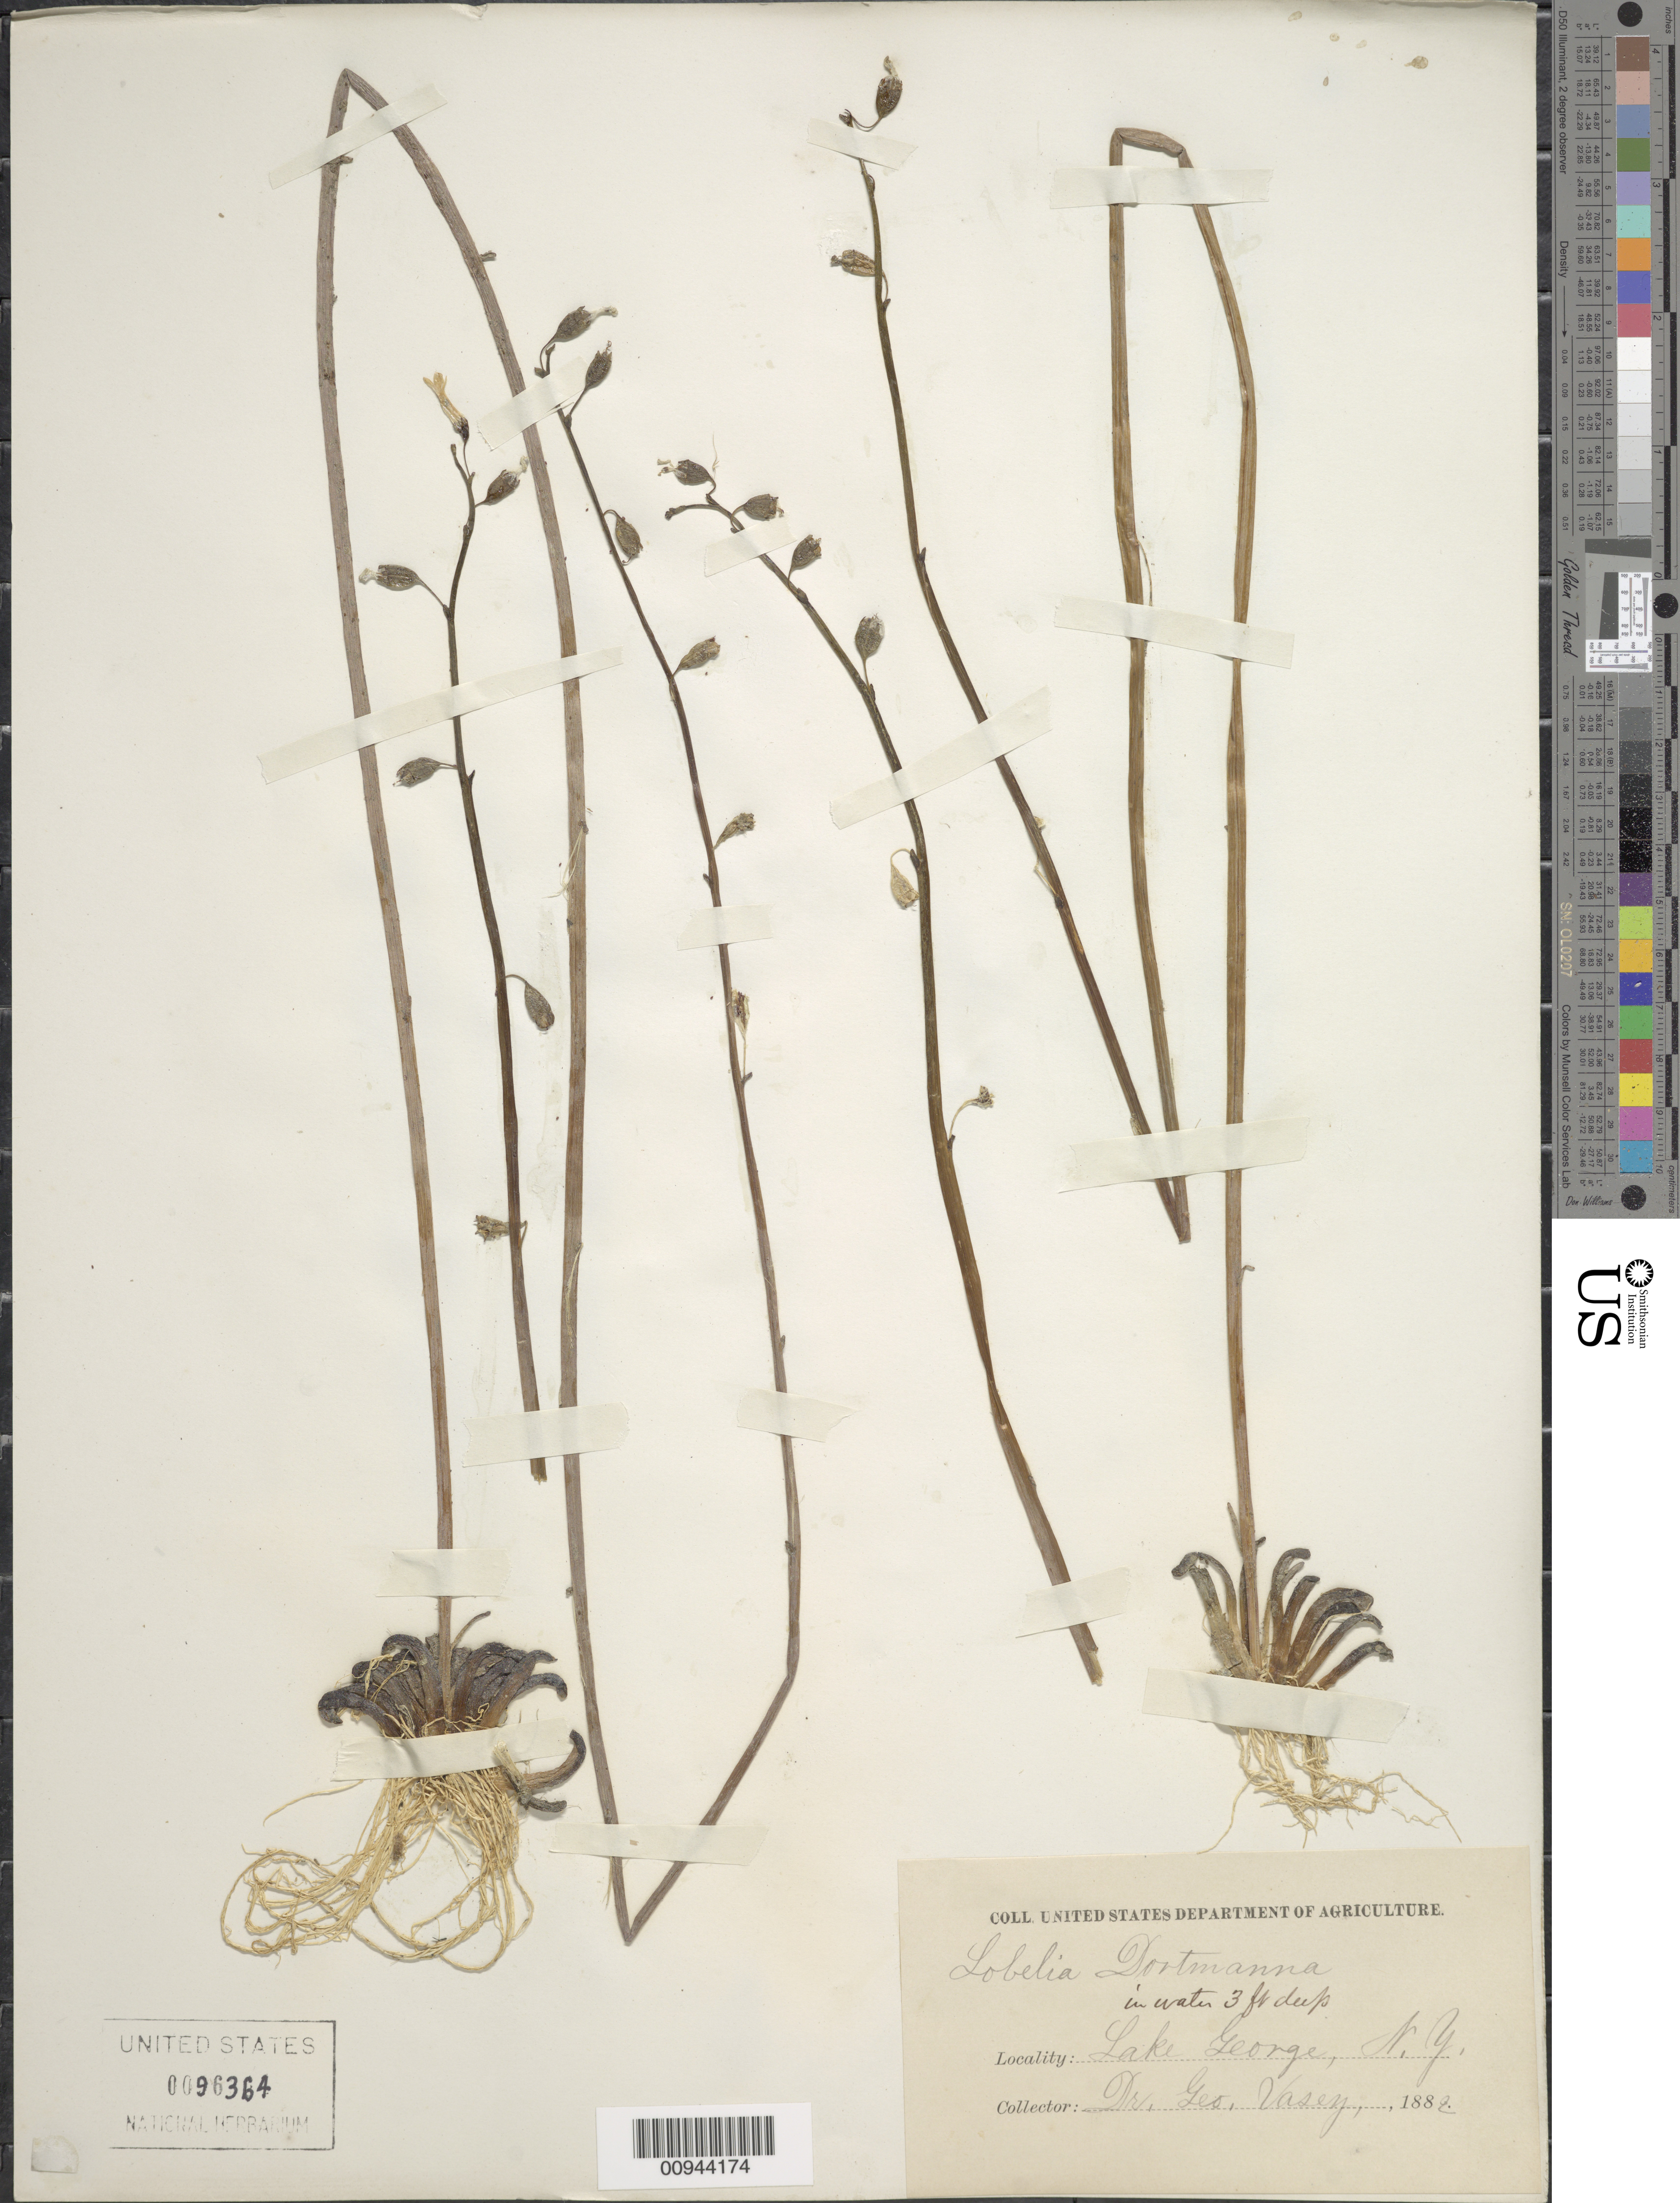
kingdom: Plantae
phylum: Tracheophyta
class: Magnoliopsida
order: Asterales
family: Campanulaceae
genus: Lobelia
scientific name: Lobelia dortmanna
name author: L.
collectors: G. Vasey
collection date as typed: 1882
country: United States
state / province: New York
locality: Lake George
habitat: in water 3 ft. deep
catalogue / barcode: US 96364